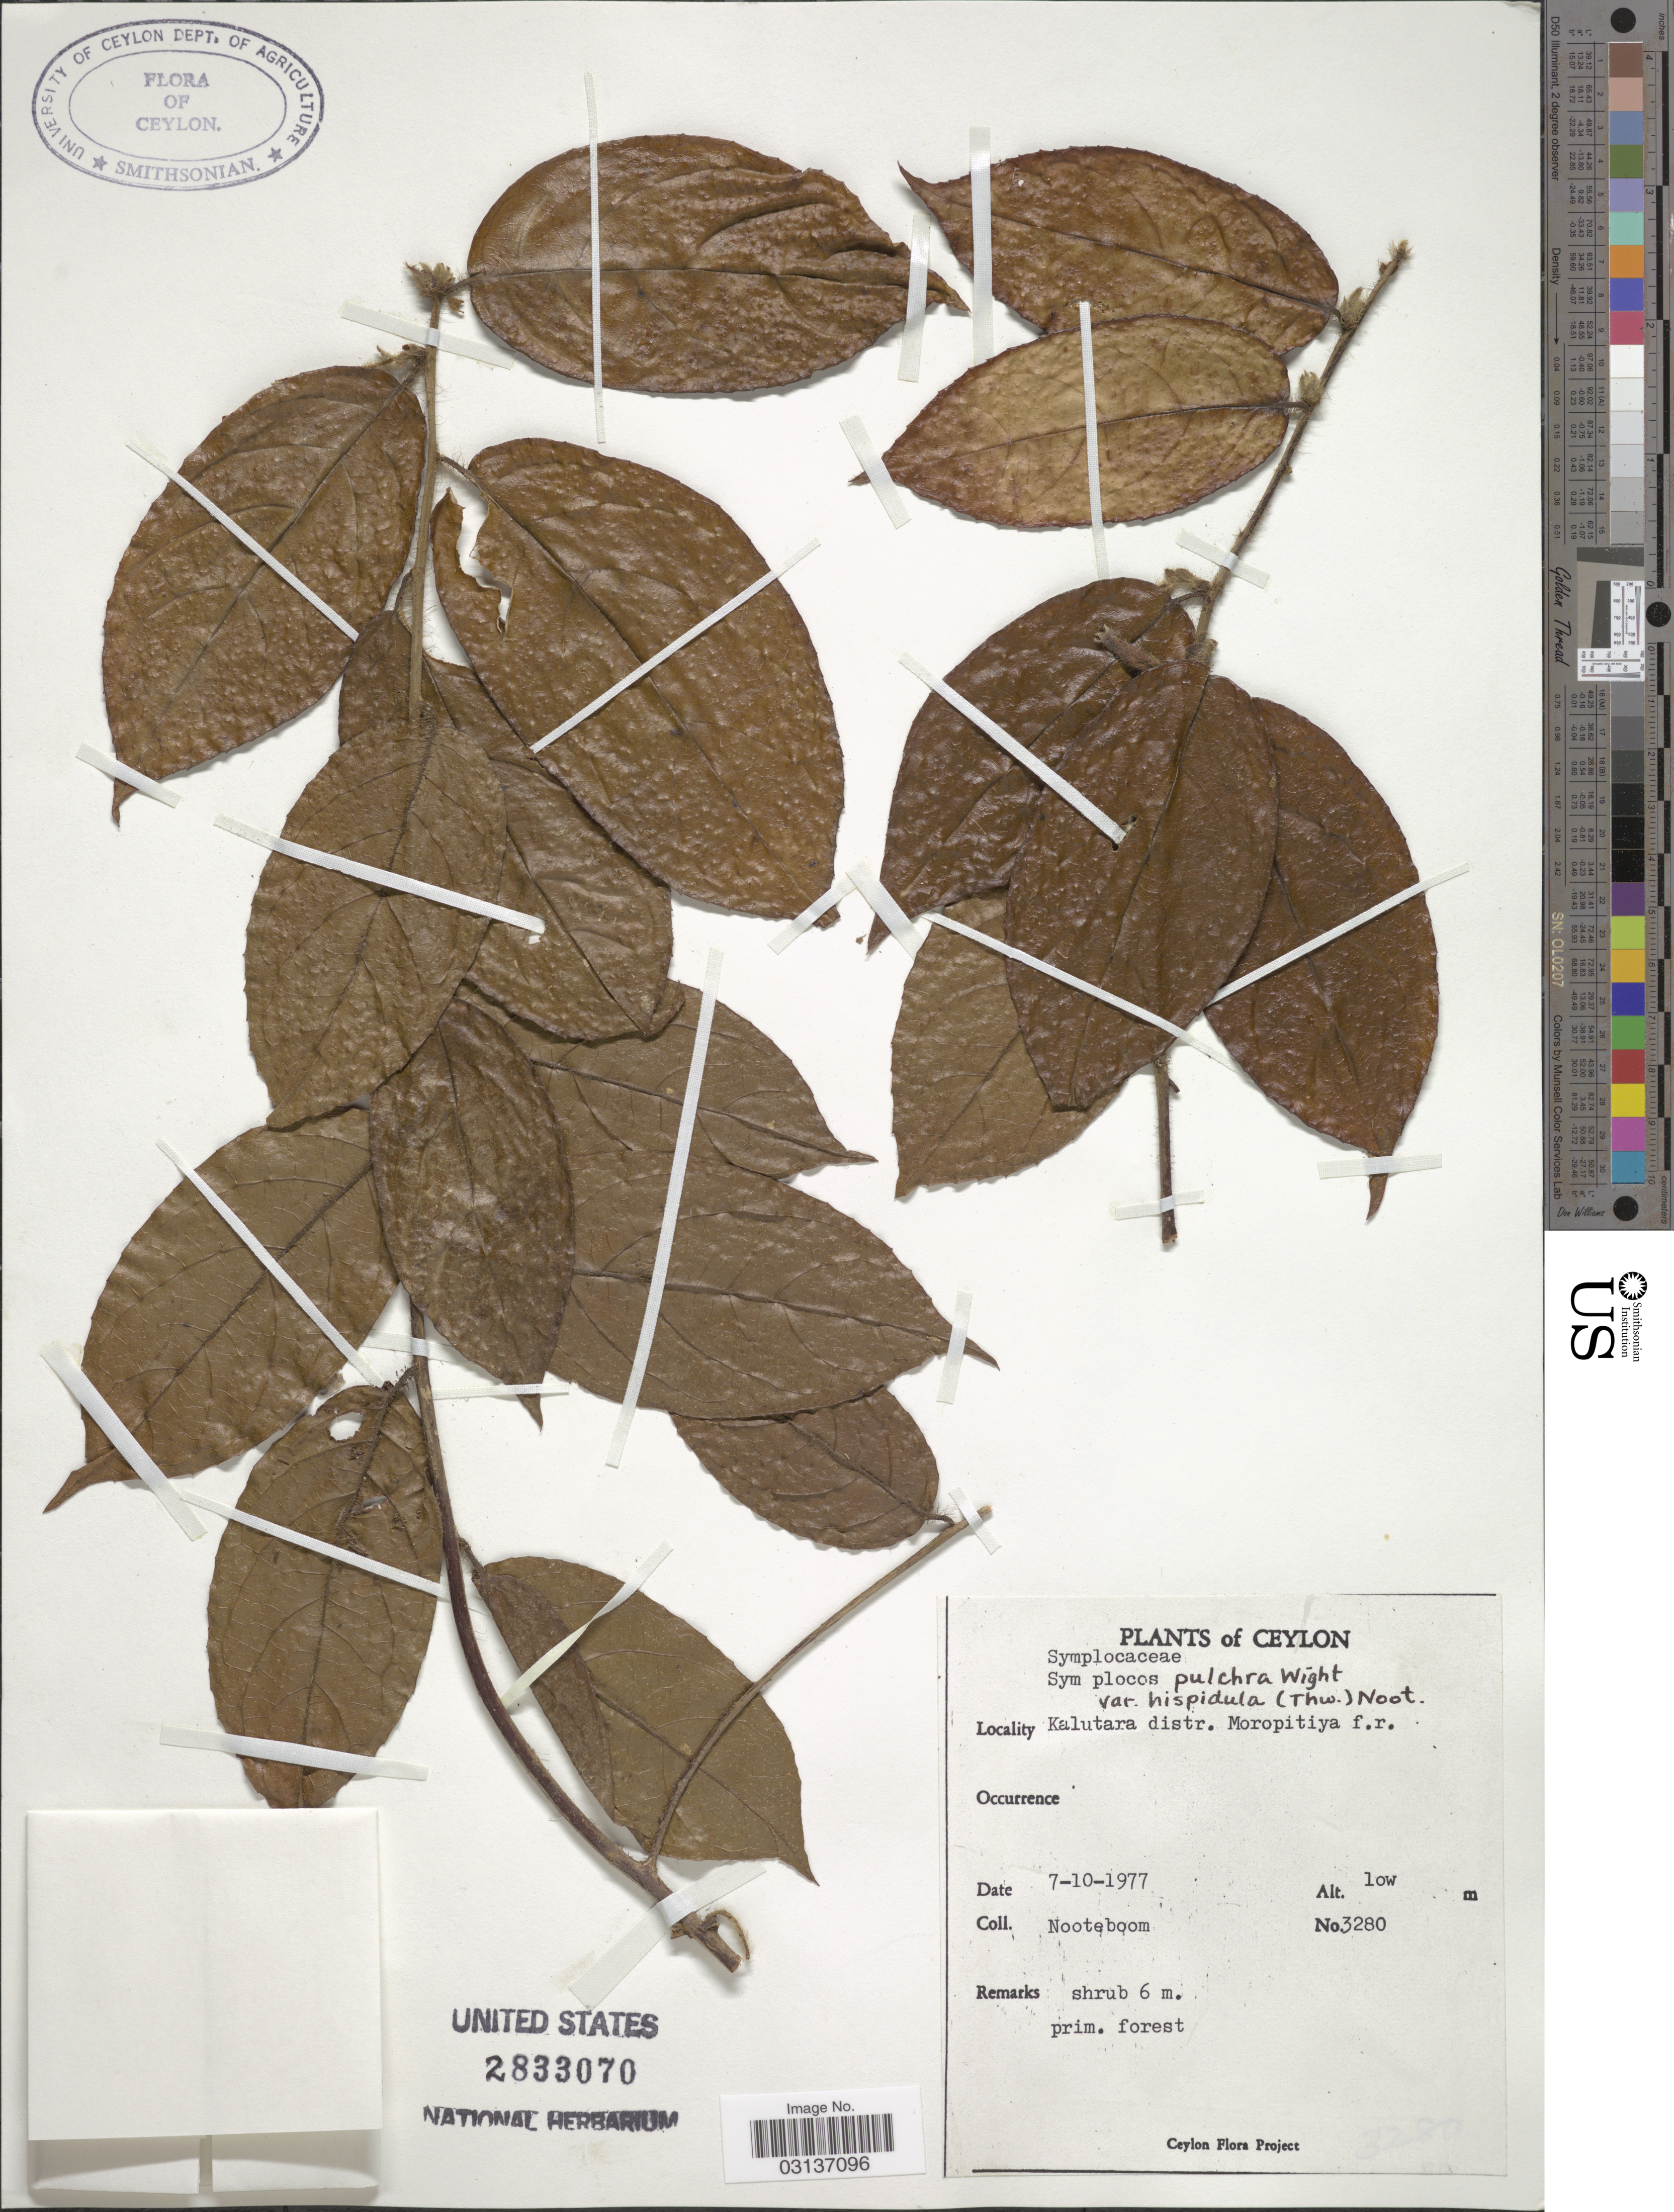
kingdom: Plantae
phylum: Tracheophyta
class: Magnoliopsida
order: Ericales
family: Symplocaceae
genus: Symplocos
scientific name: Symplocos pulchra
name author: Wight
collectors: Nooteboom, --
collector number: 3280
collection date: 1977-10-07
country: Sri Lanka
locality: Ceylon. Kalutara distr. Moropitiya f.r.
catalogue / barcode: US 2833070